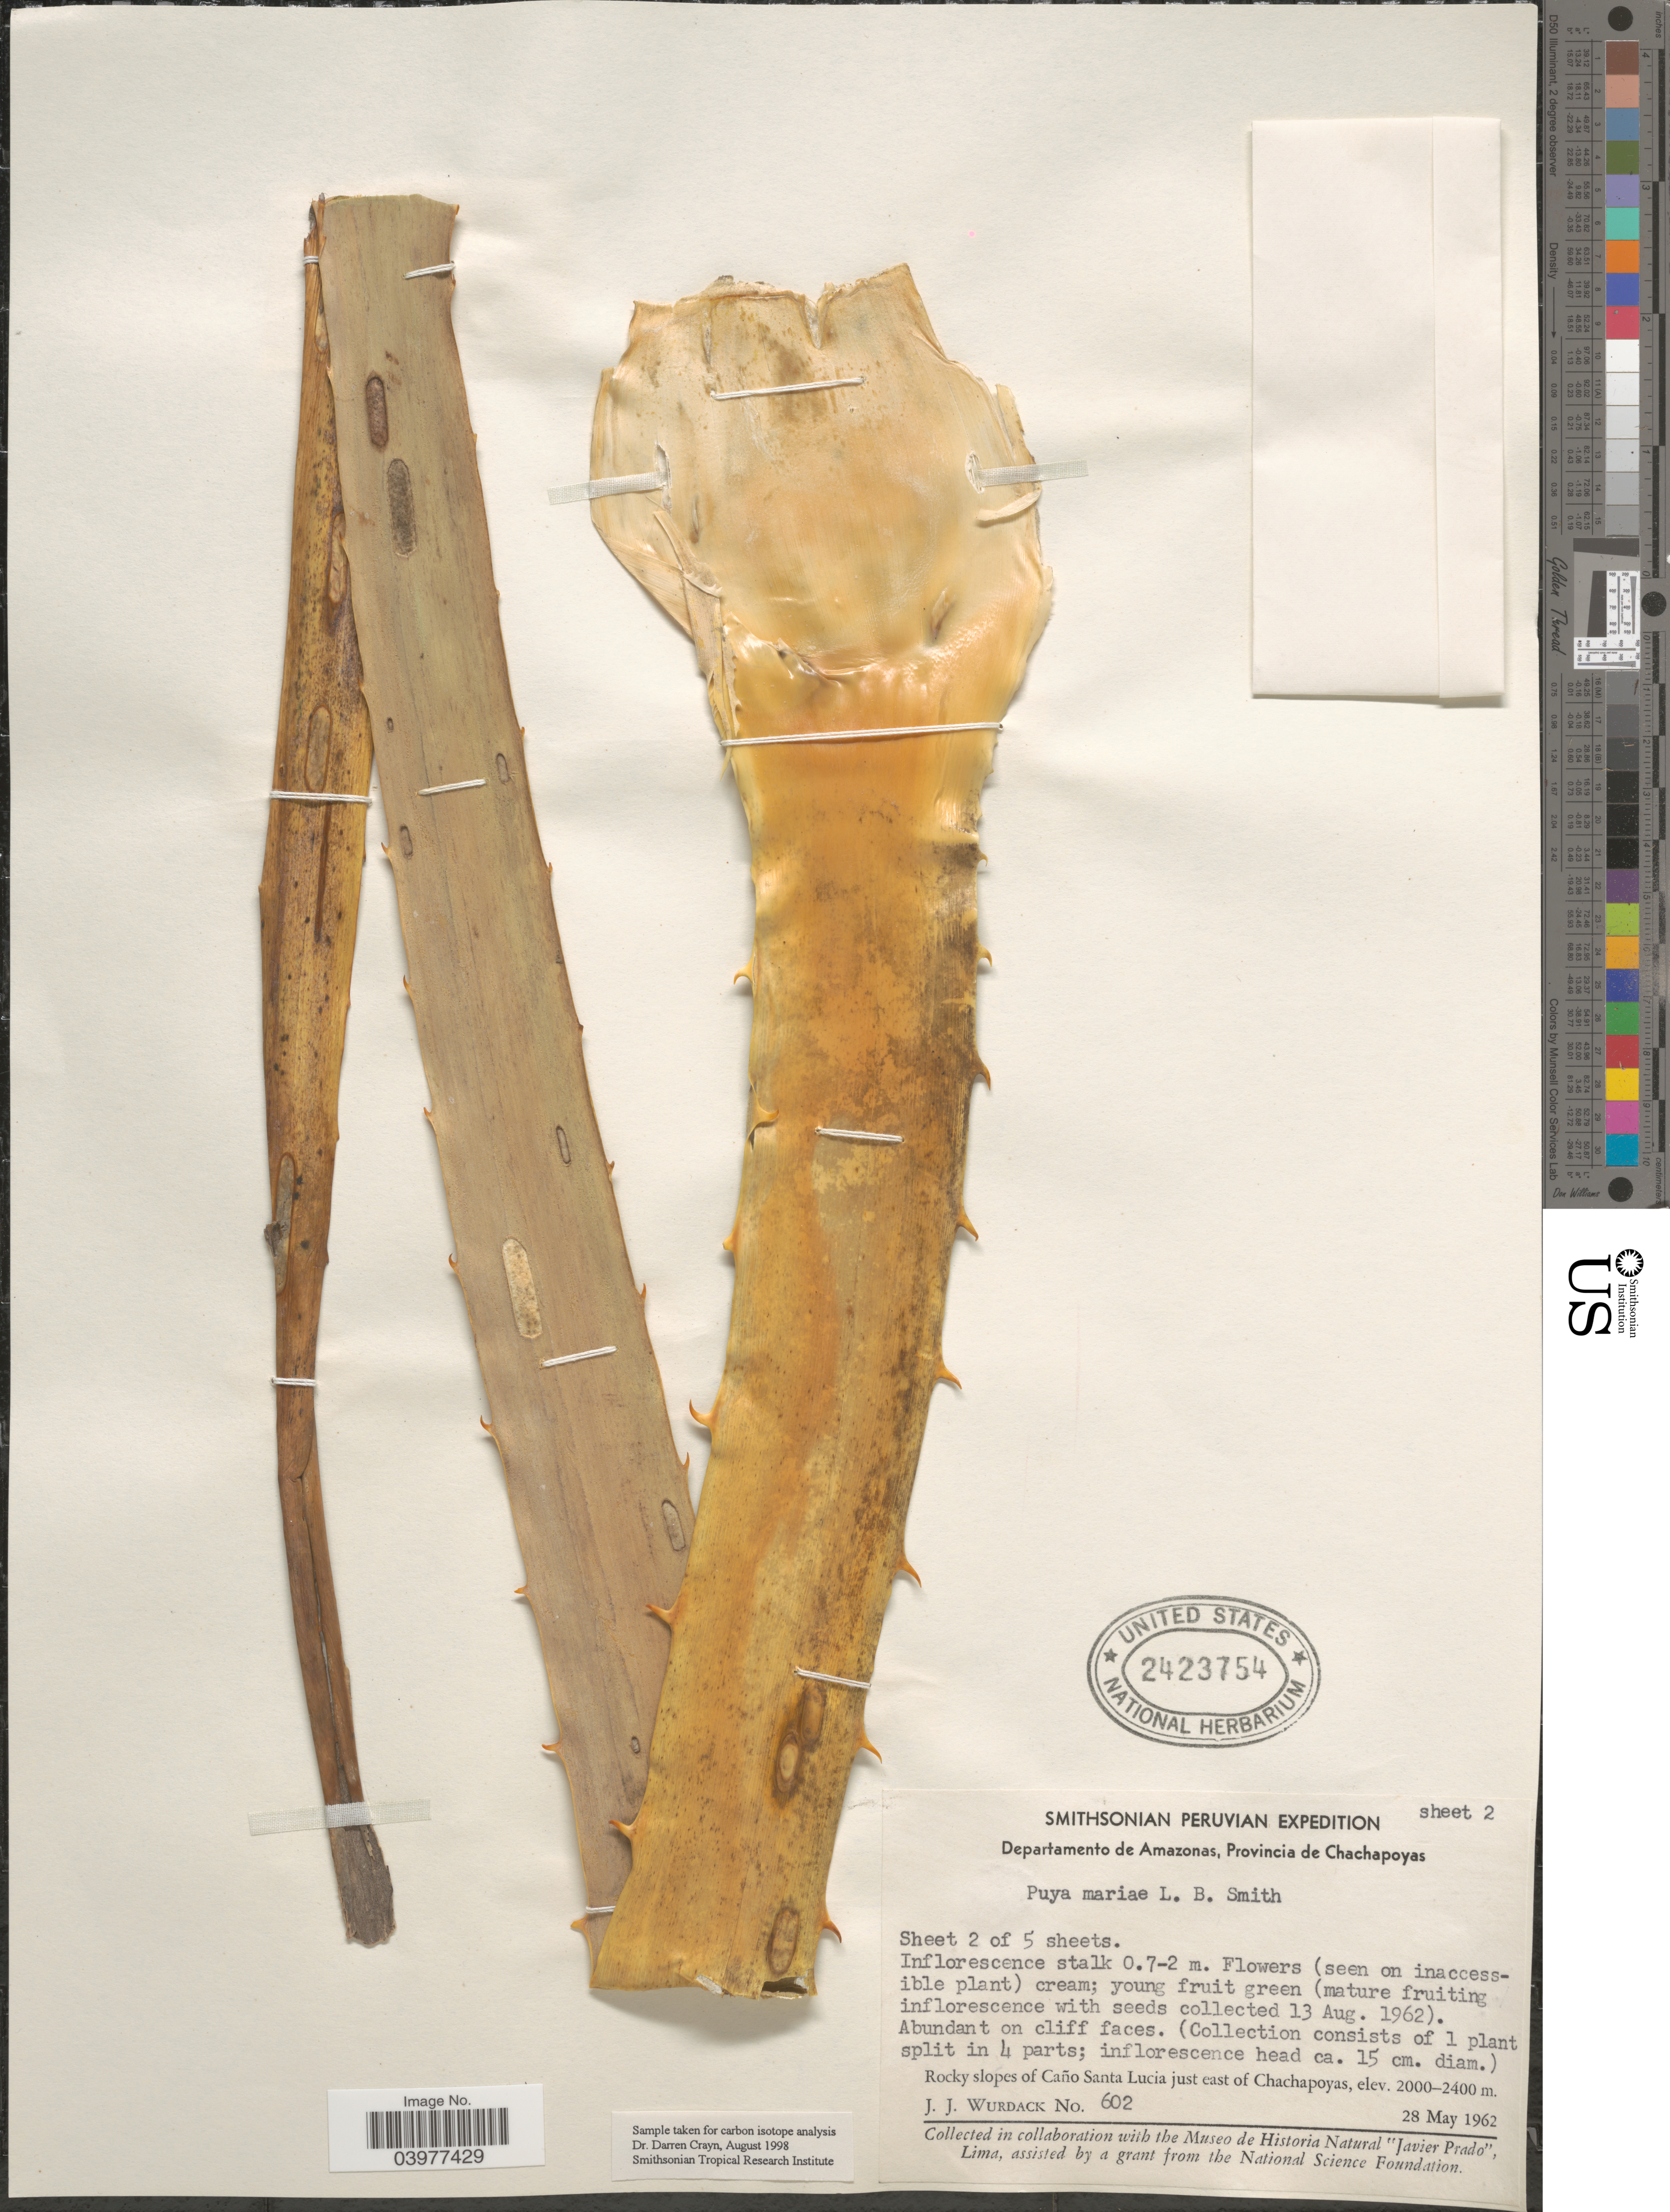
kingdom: Plantae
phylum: Tracheophyta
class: Liliopsida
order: Poales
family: Bromeliaceae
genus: Puya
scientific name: Puya mariae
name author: L.B. Sm.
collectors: J. J. Wurdack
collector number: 602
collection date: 1962-05-28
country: Peru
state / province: Amazonas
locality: Departamento de Amazonas, Provincia de Chachapoyas. Rocky slopes of Caño Santa Lucia just east of Chachapoyas.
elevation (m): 2000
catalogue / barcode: US 2423754